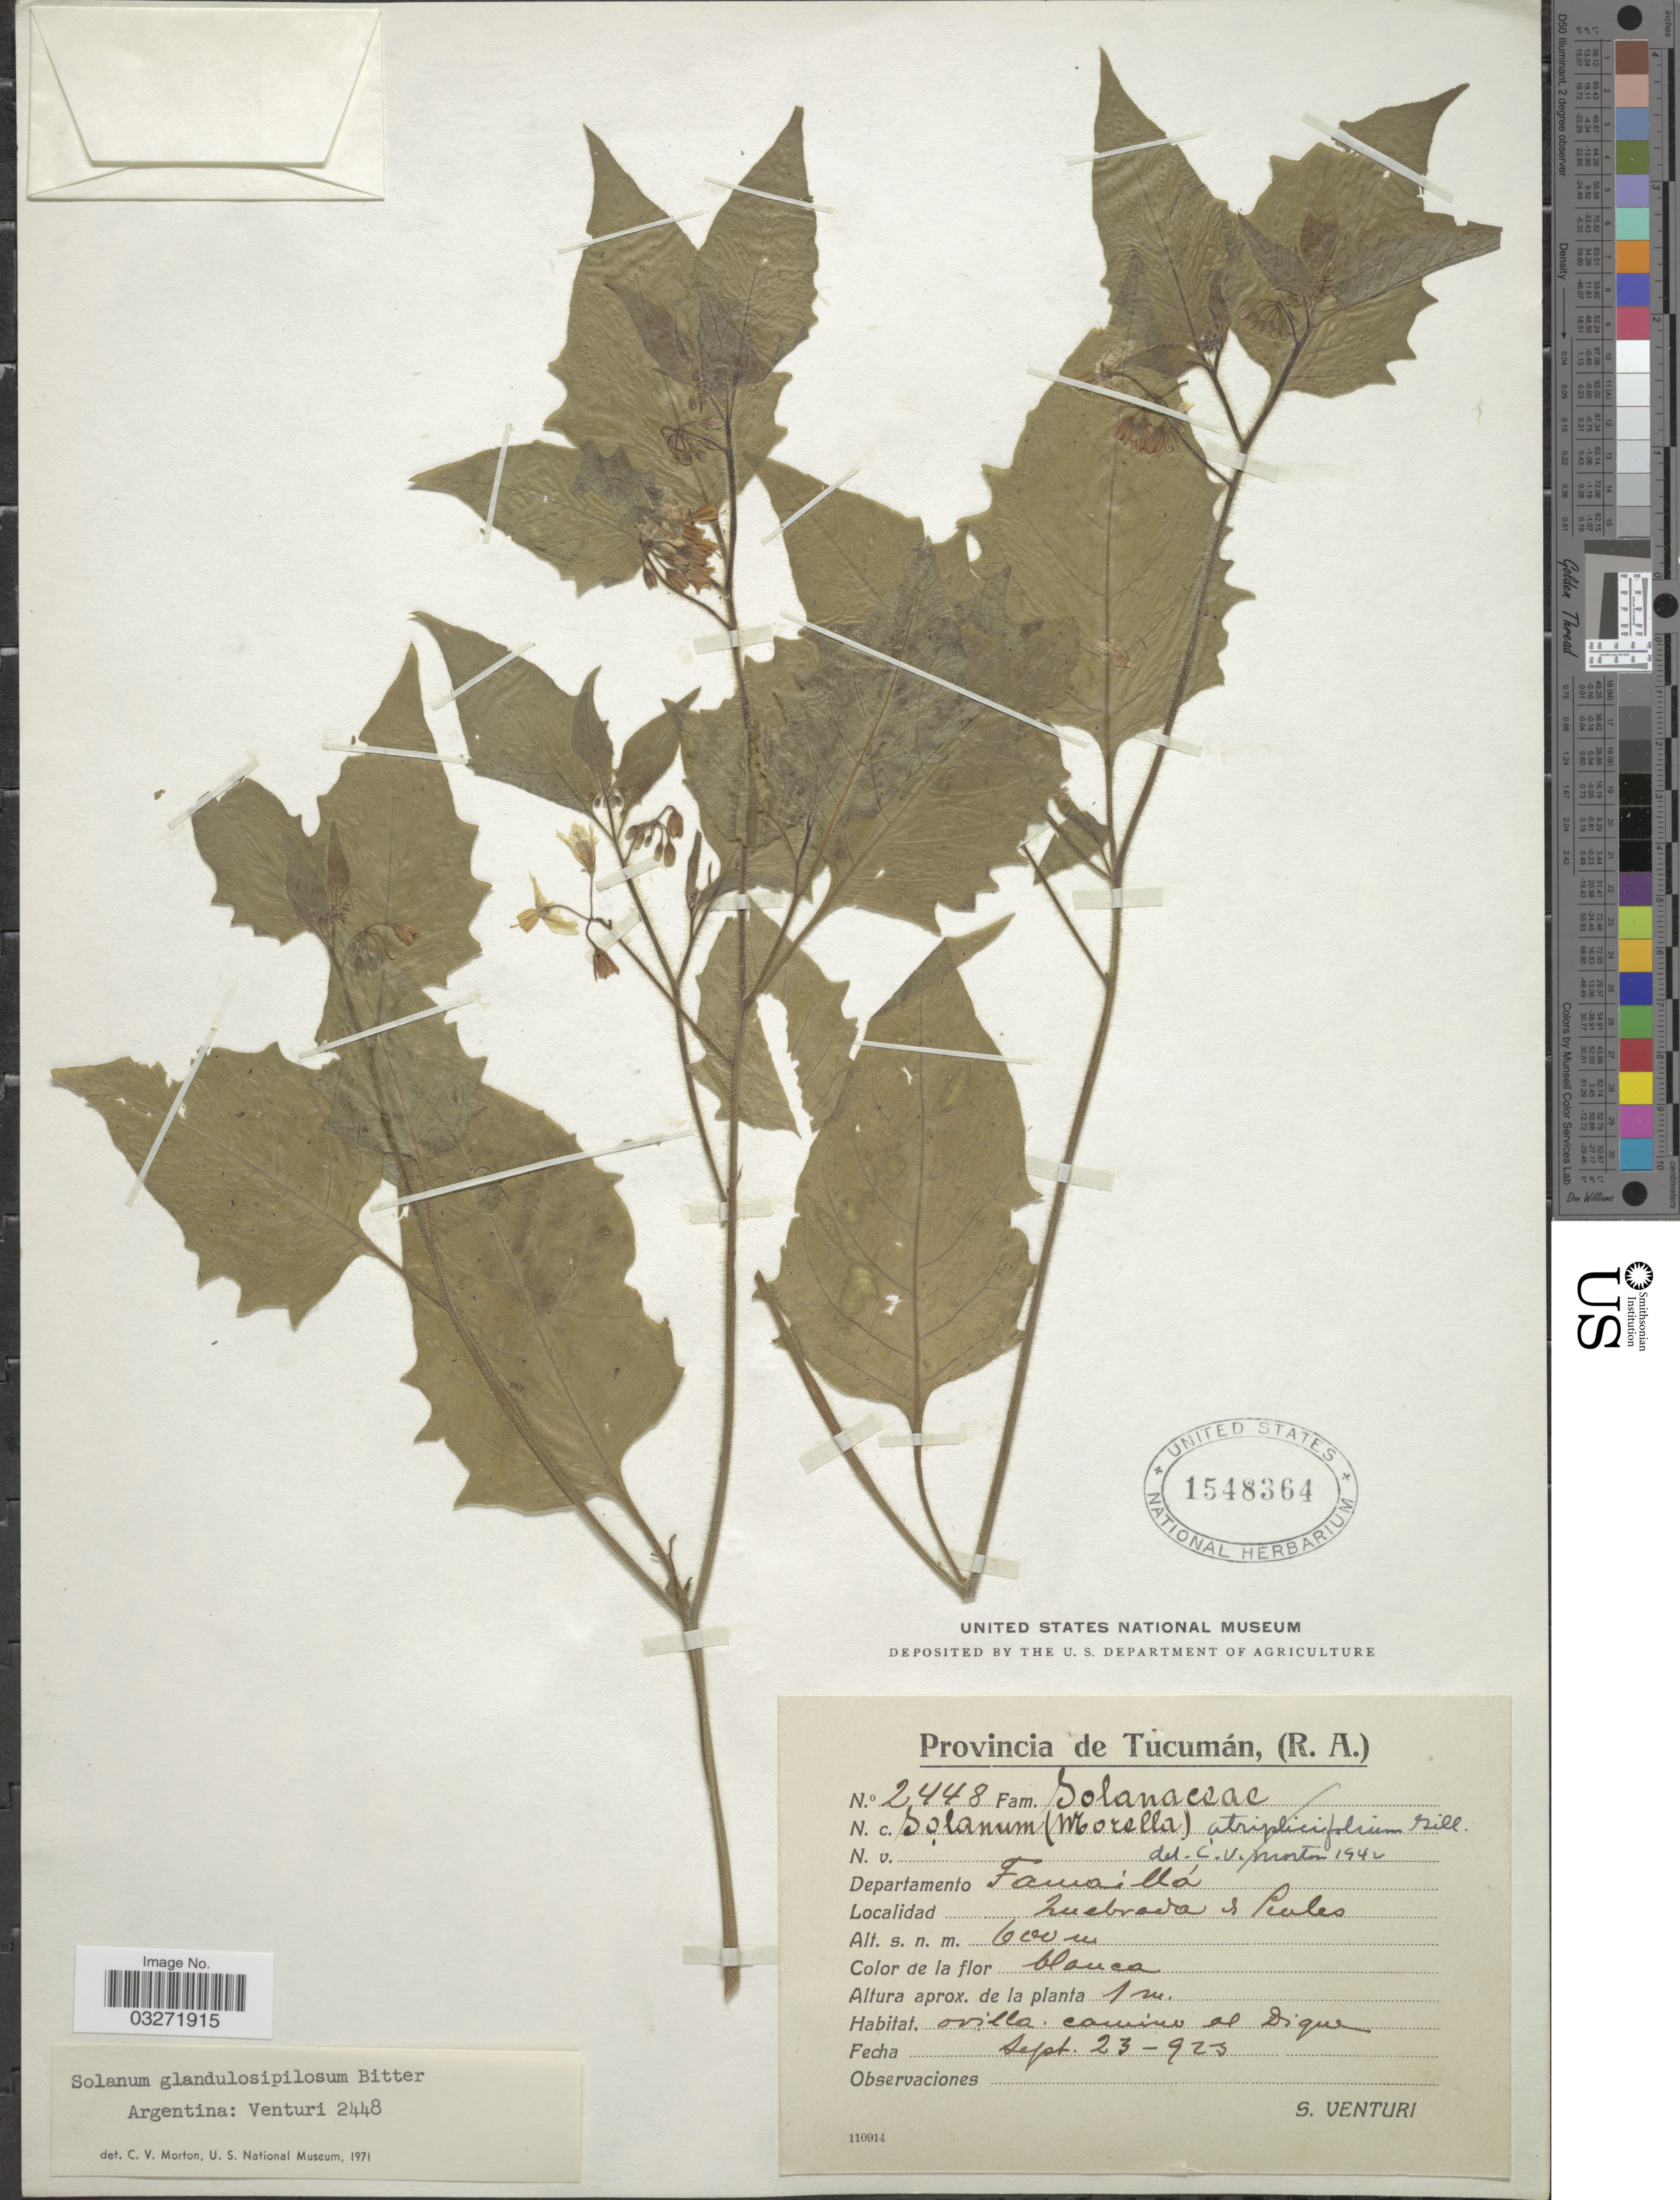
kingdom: Plantae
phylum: Tracheophyta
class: Magnoliopsida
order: Solanales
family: Solanaceae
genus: Solanum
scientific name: Solanum glandulosipilosum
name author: Bitter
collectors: S. Venturi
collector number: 2448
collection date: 1923-09-23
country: Argentina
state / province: Tucuman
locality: Provincia de Tucumán, (R.A.). Departamento Famaillá. Quebrada de Lules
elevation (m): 600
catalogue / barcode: US 1548364